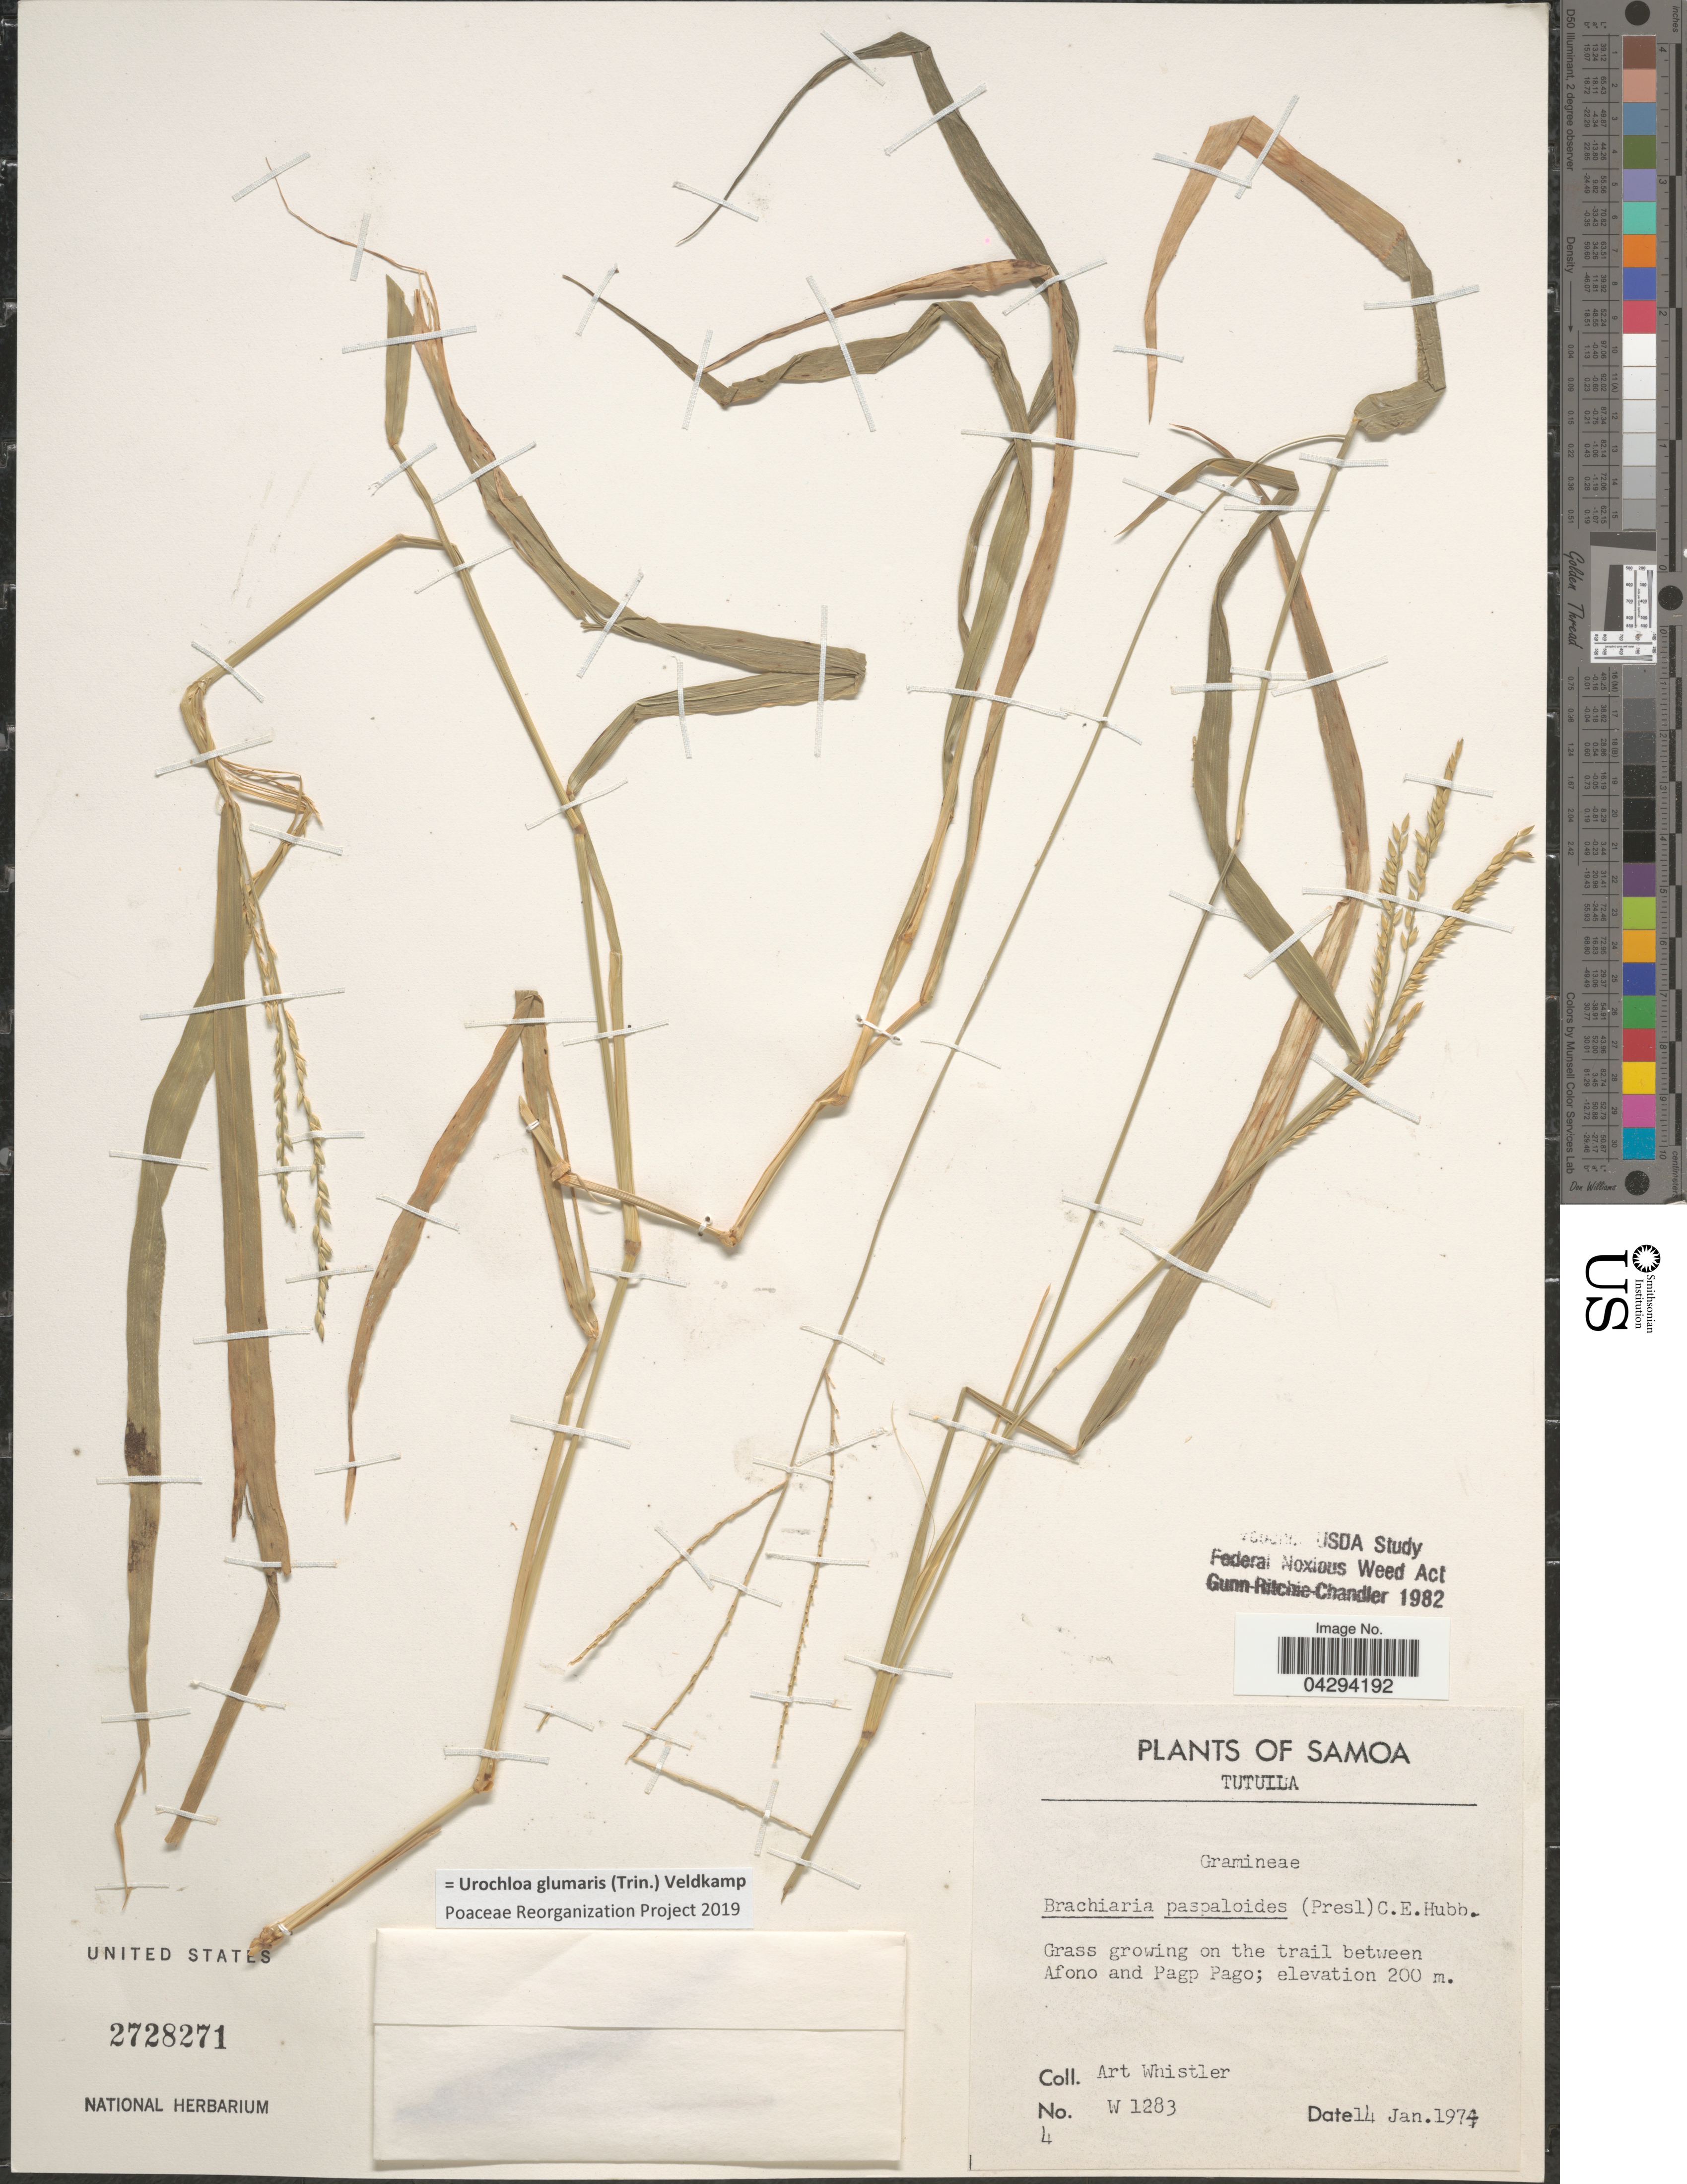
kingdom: Plantae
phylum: Tracheophyta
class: Liliopsida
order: Poales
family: Poaceae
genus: Urochloa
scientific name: Urochloa glumaris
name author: (Trin.) Veldkamp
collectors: A. Whistler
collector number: W1283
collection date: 1974-01-14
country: American Samoa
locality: Samoa. Tutuila. On the trail between Afono and Pago Pago.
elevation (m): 200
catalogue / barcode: US 2728271